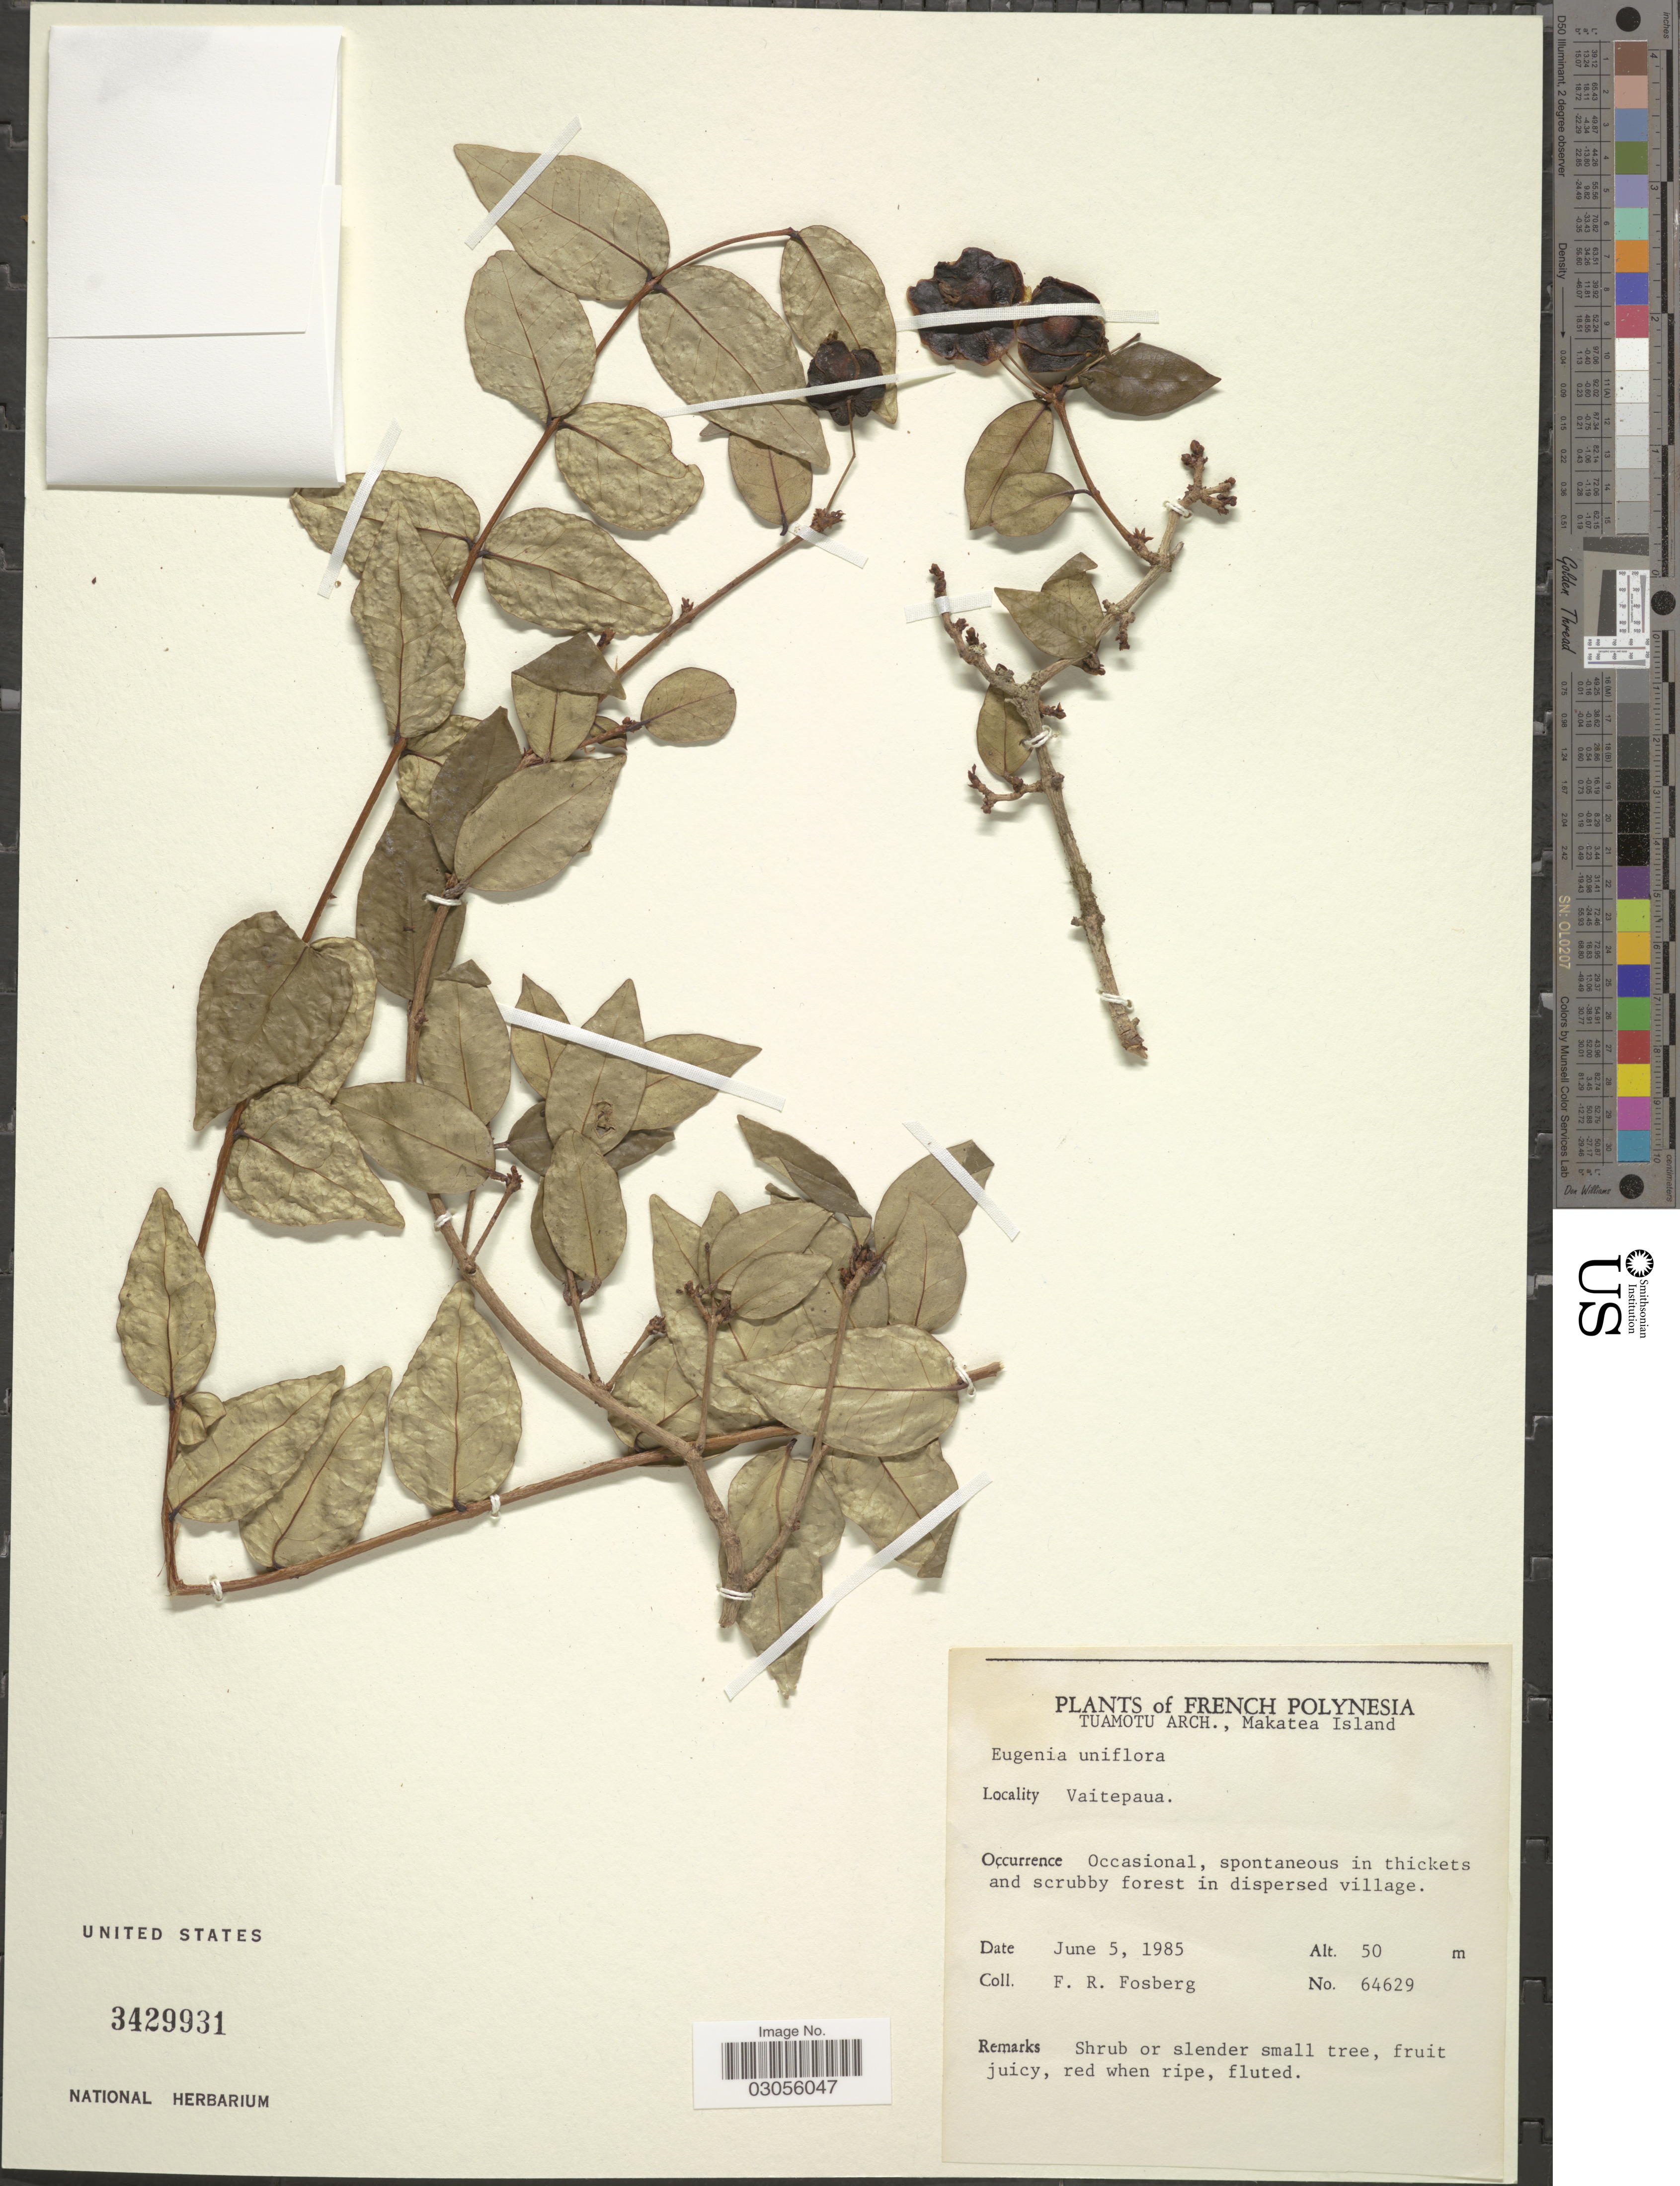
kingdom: Plantae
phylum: Tracheophyta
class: Magnoliopsida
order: Myrtales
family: Myrtaceae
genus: Eugenia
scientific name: Eugenia uniflora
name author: L.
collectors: F. R. Fosberg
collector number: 64629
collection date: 1985-06-05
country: French Polynesia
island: Makatea [Aurora]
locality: Tuamotu Arch., Makatea Island. Vaitepaua.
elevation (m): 50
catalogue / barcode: US 3429931